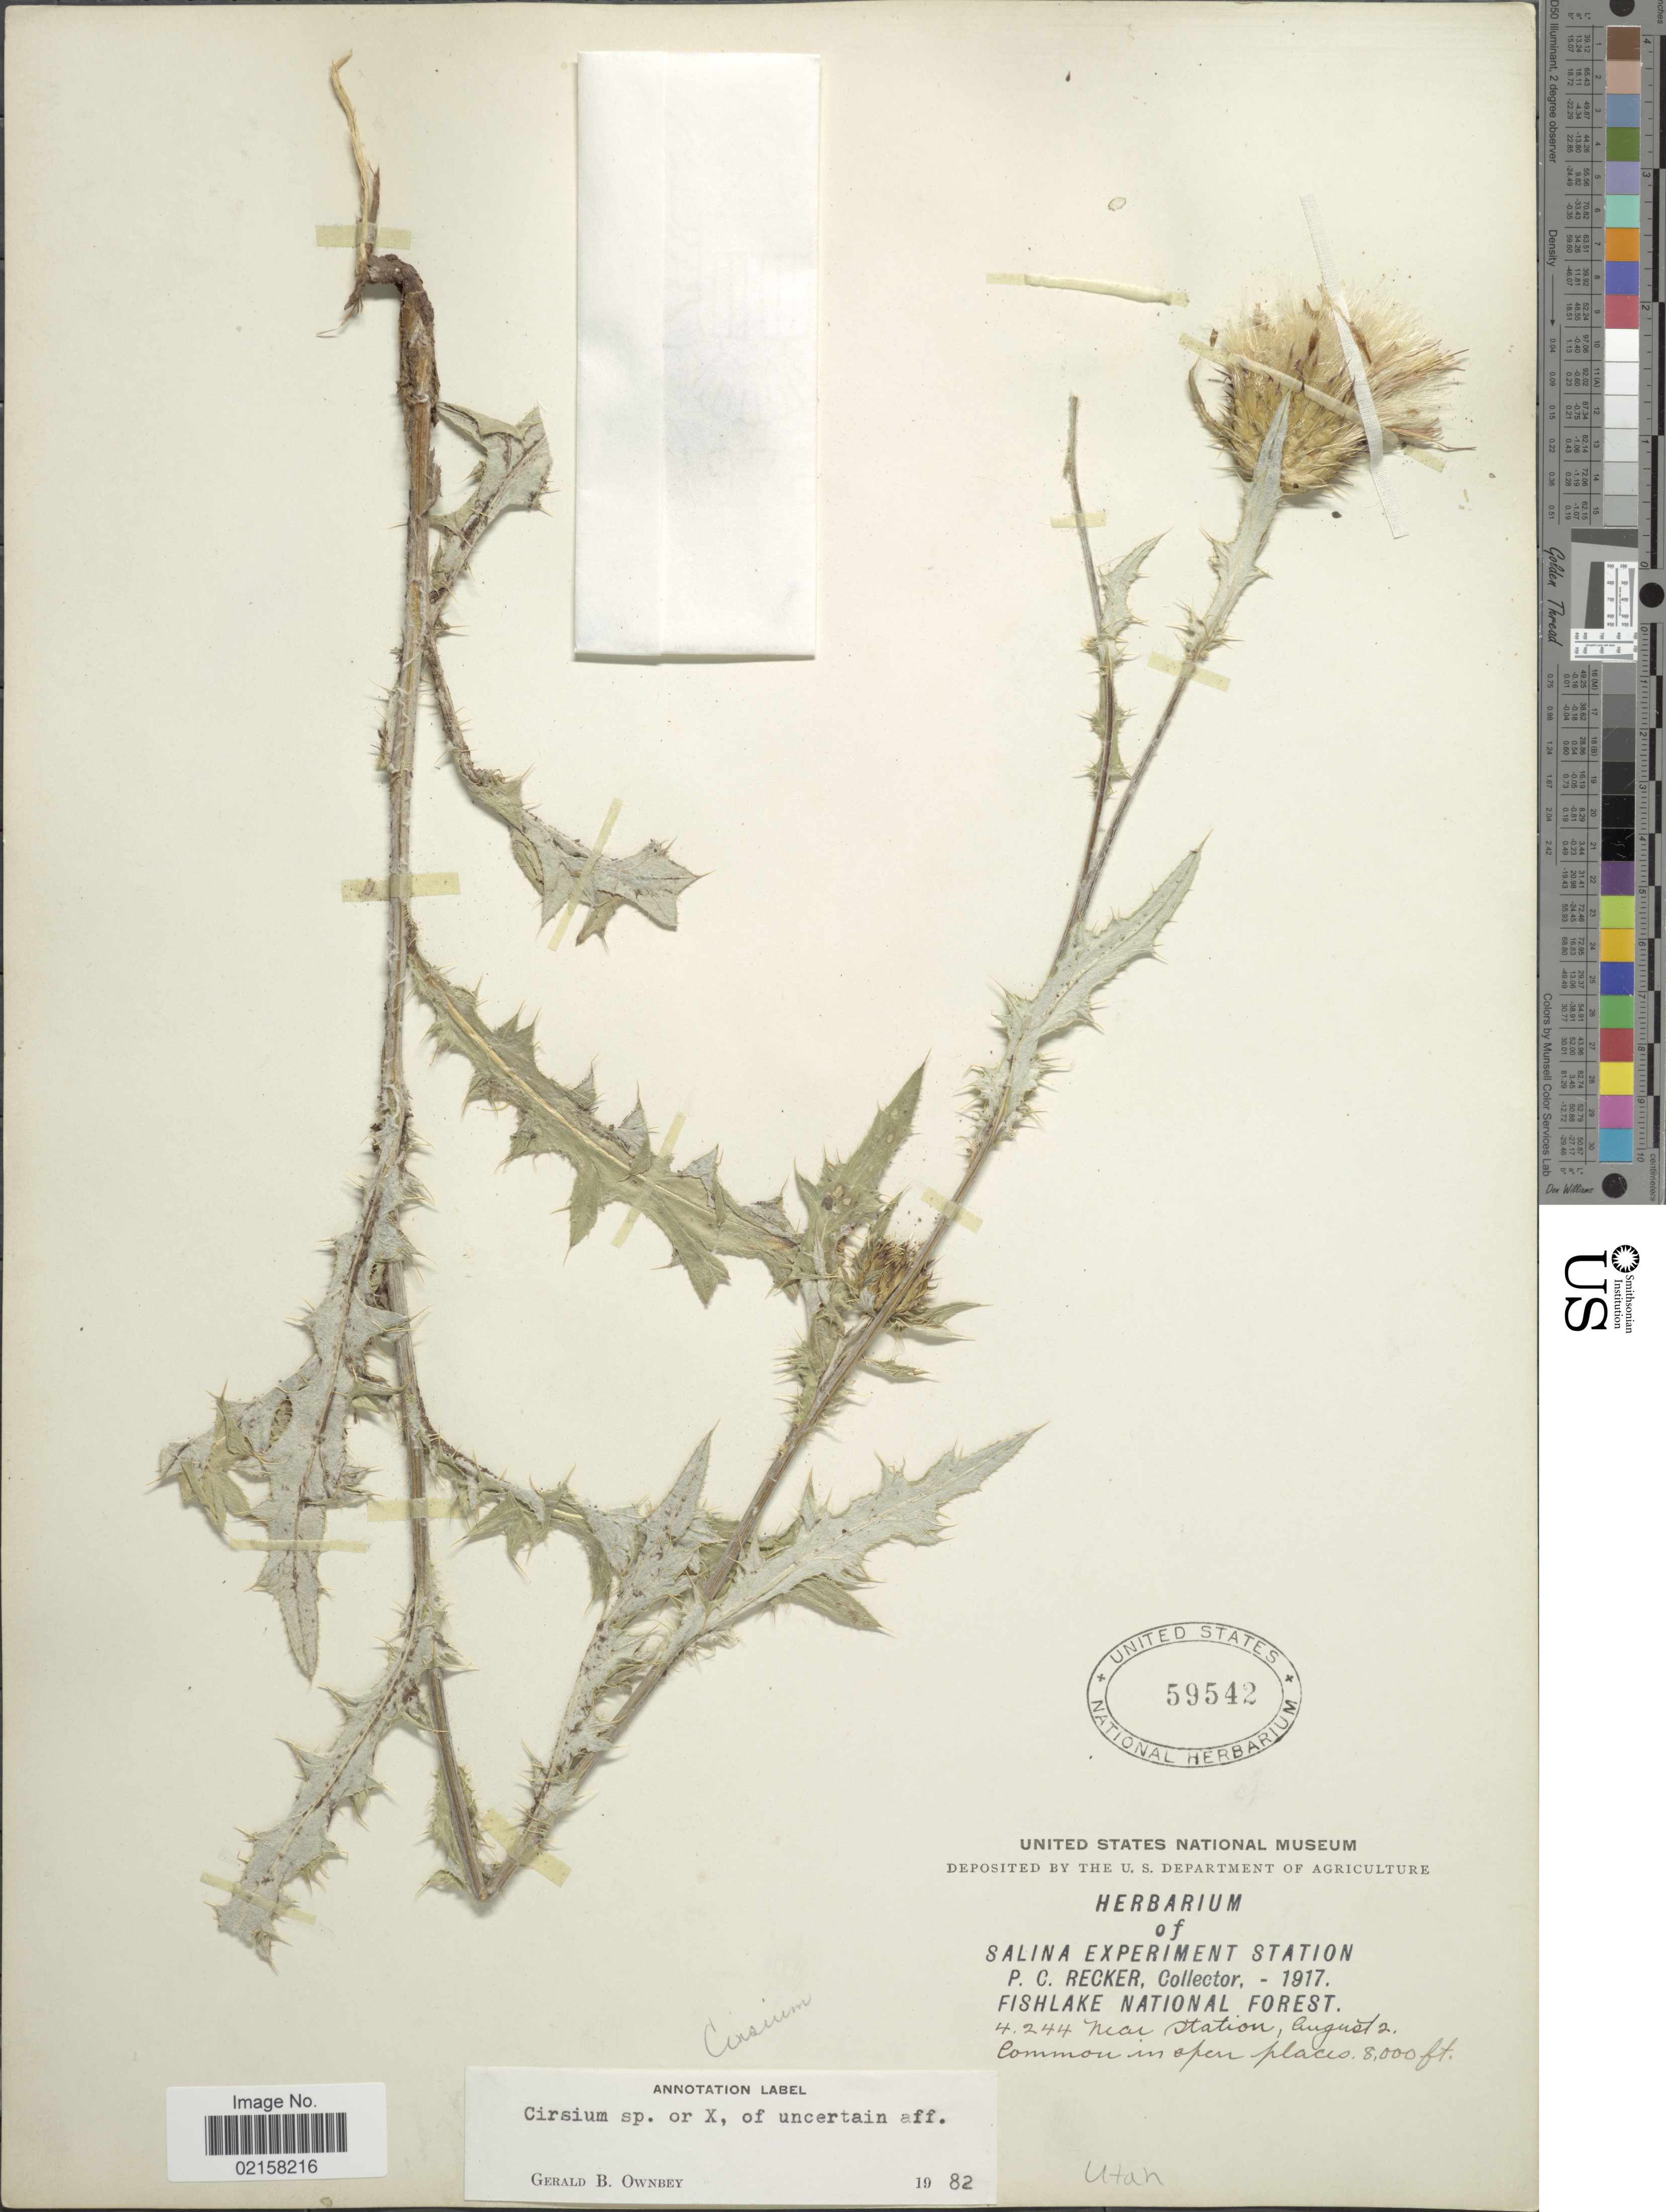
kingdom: Plantae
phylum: Tracheophyta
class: Magnoliopsida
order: Asterales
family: Asteraceae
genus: Cirsium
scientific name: Cirsium clavatum var. clavatum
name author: (M.E. Jones) Petr.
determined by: Ackerfield, Jennifer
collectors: P. Recker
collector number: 4244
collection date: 1917-08-02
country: United States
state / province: Utah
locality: Fishlake National Forest, near station.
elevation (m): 2438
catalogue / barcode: US 59542